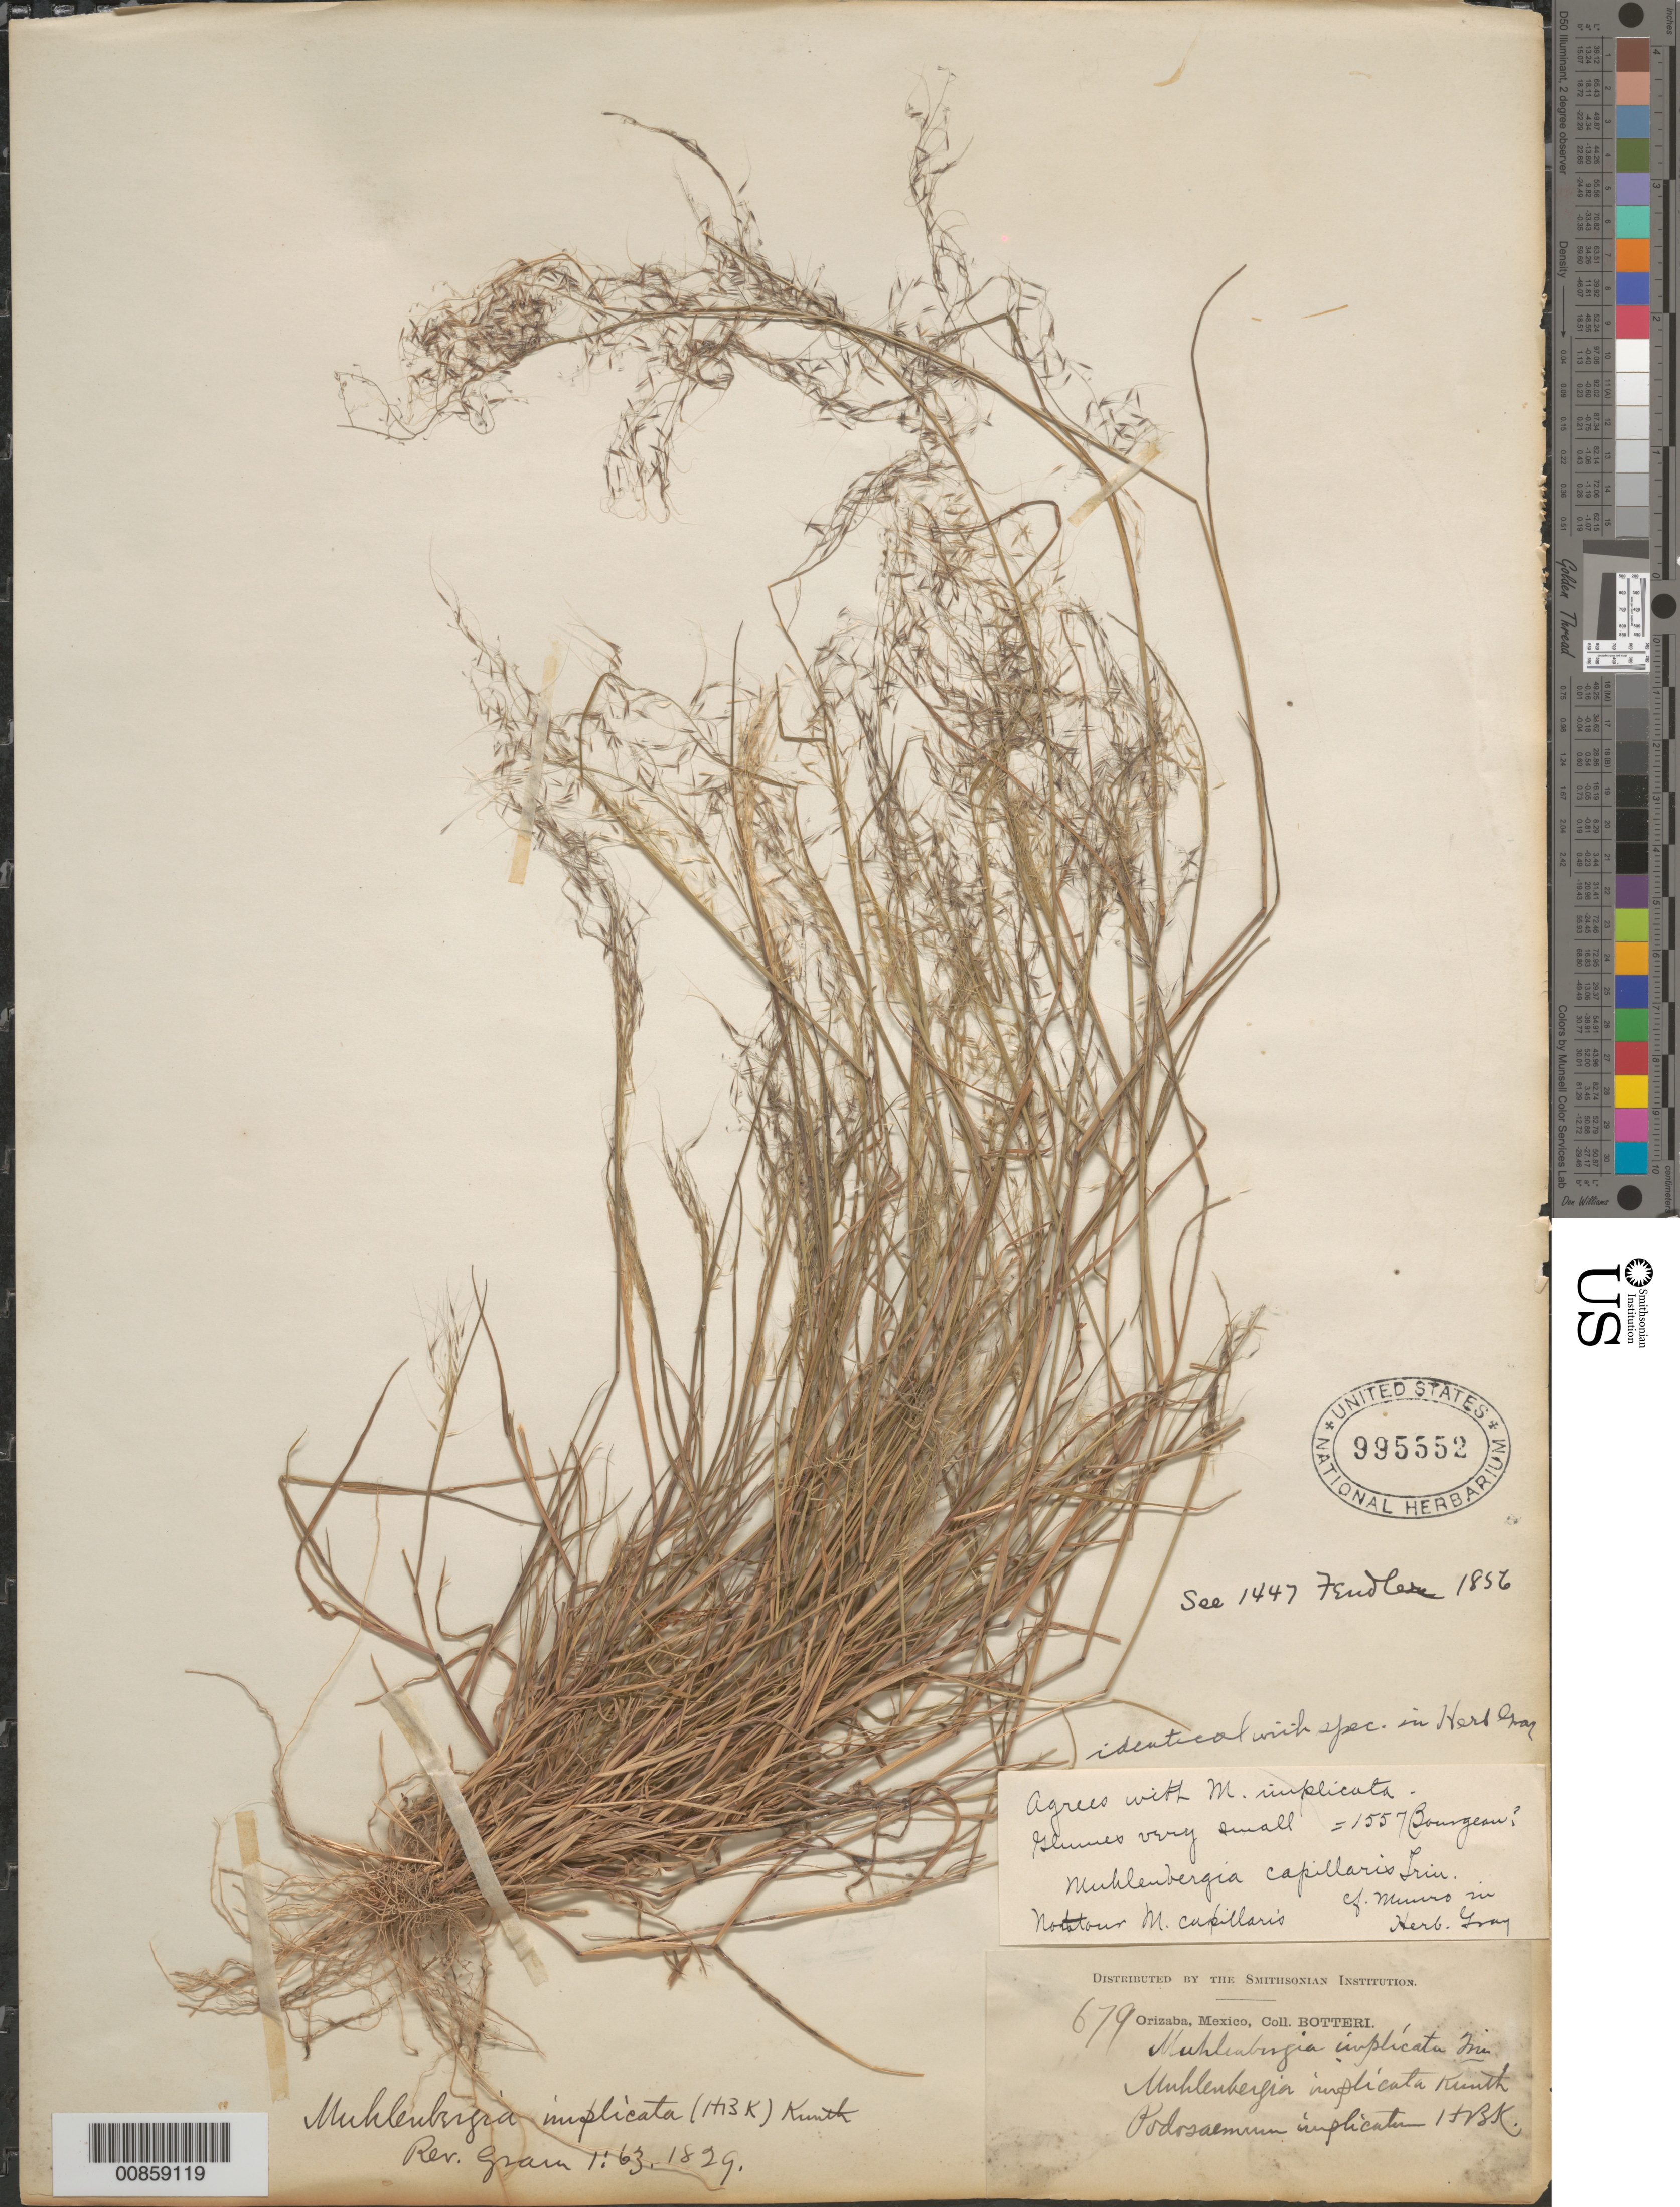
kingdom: Plantae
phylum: Tracheophyta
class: Liliopsida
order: Poales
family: Poaceae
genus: Muhlenbergia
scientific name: Muhlenbergia implicata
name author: (Kunth) Trin.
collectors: M. Botteri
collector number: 679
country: Mexico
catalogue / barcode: US 995552